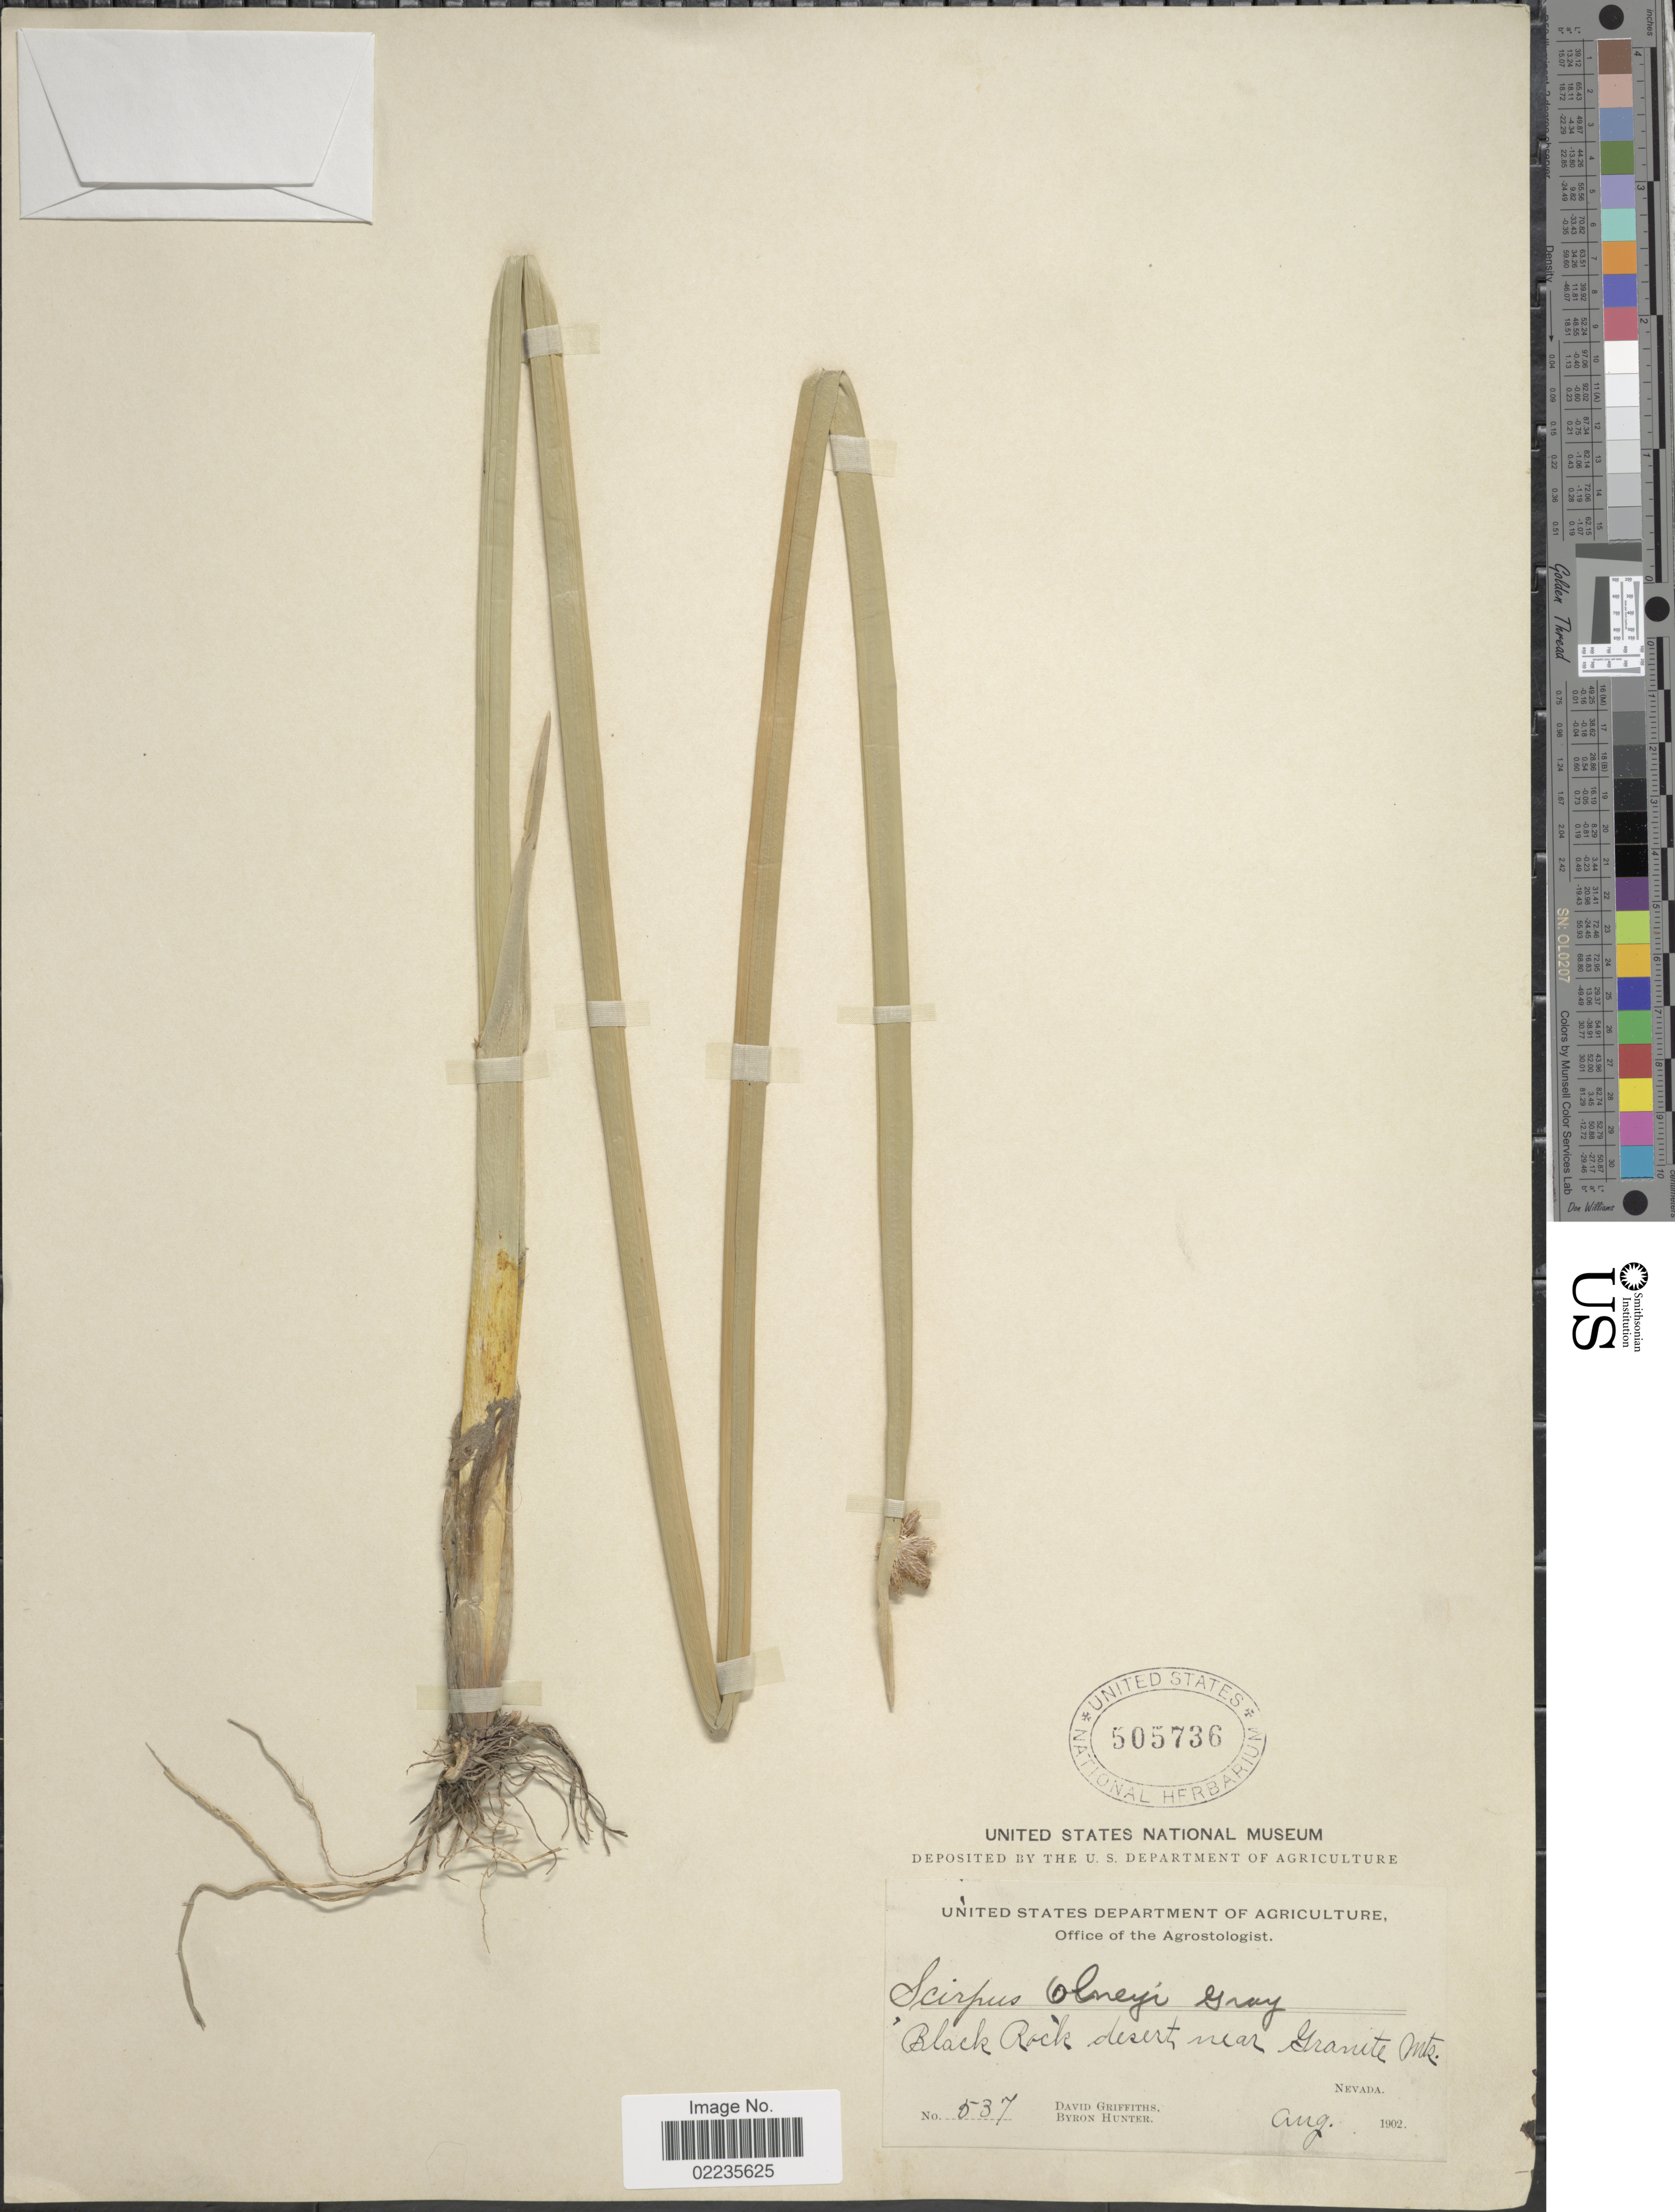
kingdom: Plantae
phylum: Tracheophyta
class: Liliopsida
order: Poales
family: Cyperaceae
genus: Schoenoplectus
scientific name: Schoenoplectus americanus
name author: (Pers.) Volkart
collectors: D. Griffiths & B. Hunter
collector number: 537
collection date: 1902-08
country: United States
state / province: Nevada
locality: Black Rock desert, near Granite Mts.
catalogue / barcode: US 505736